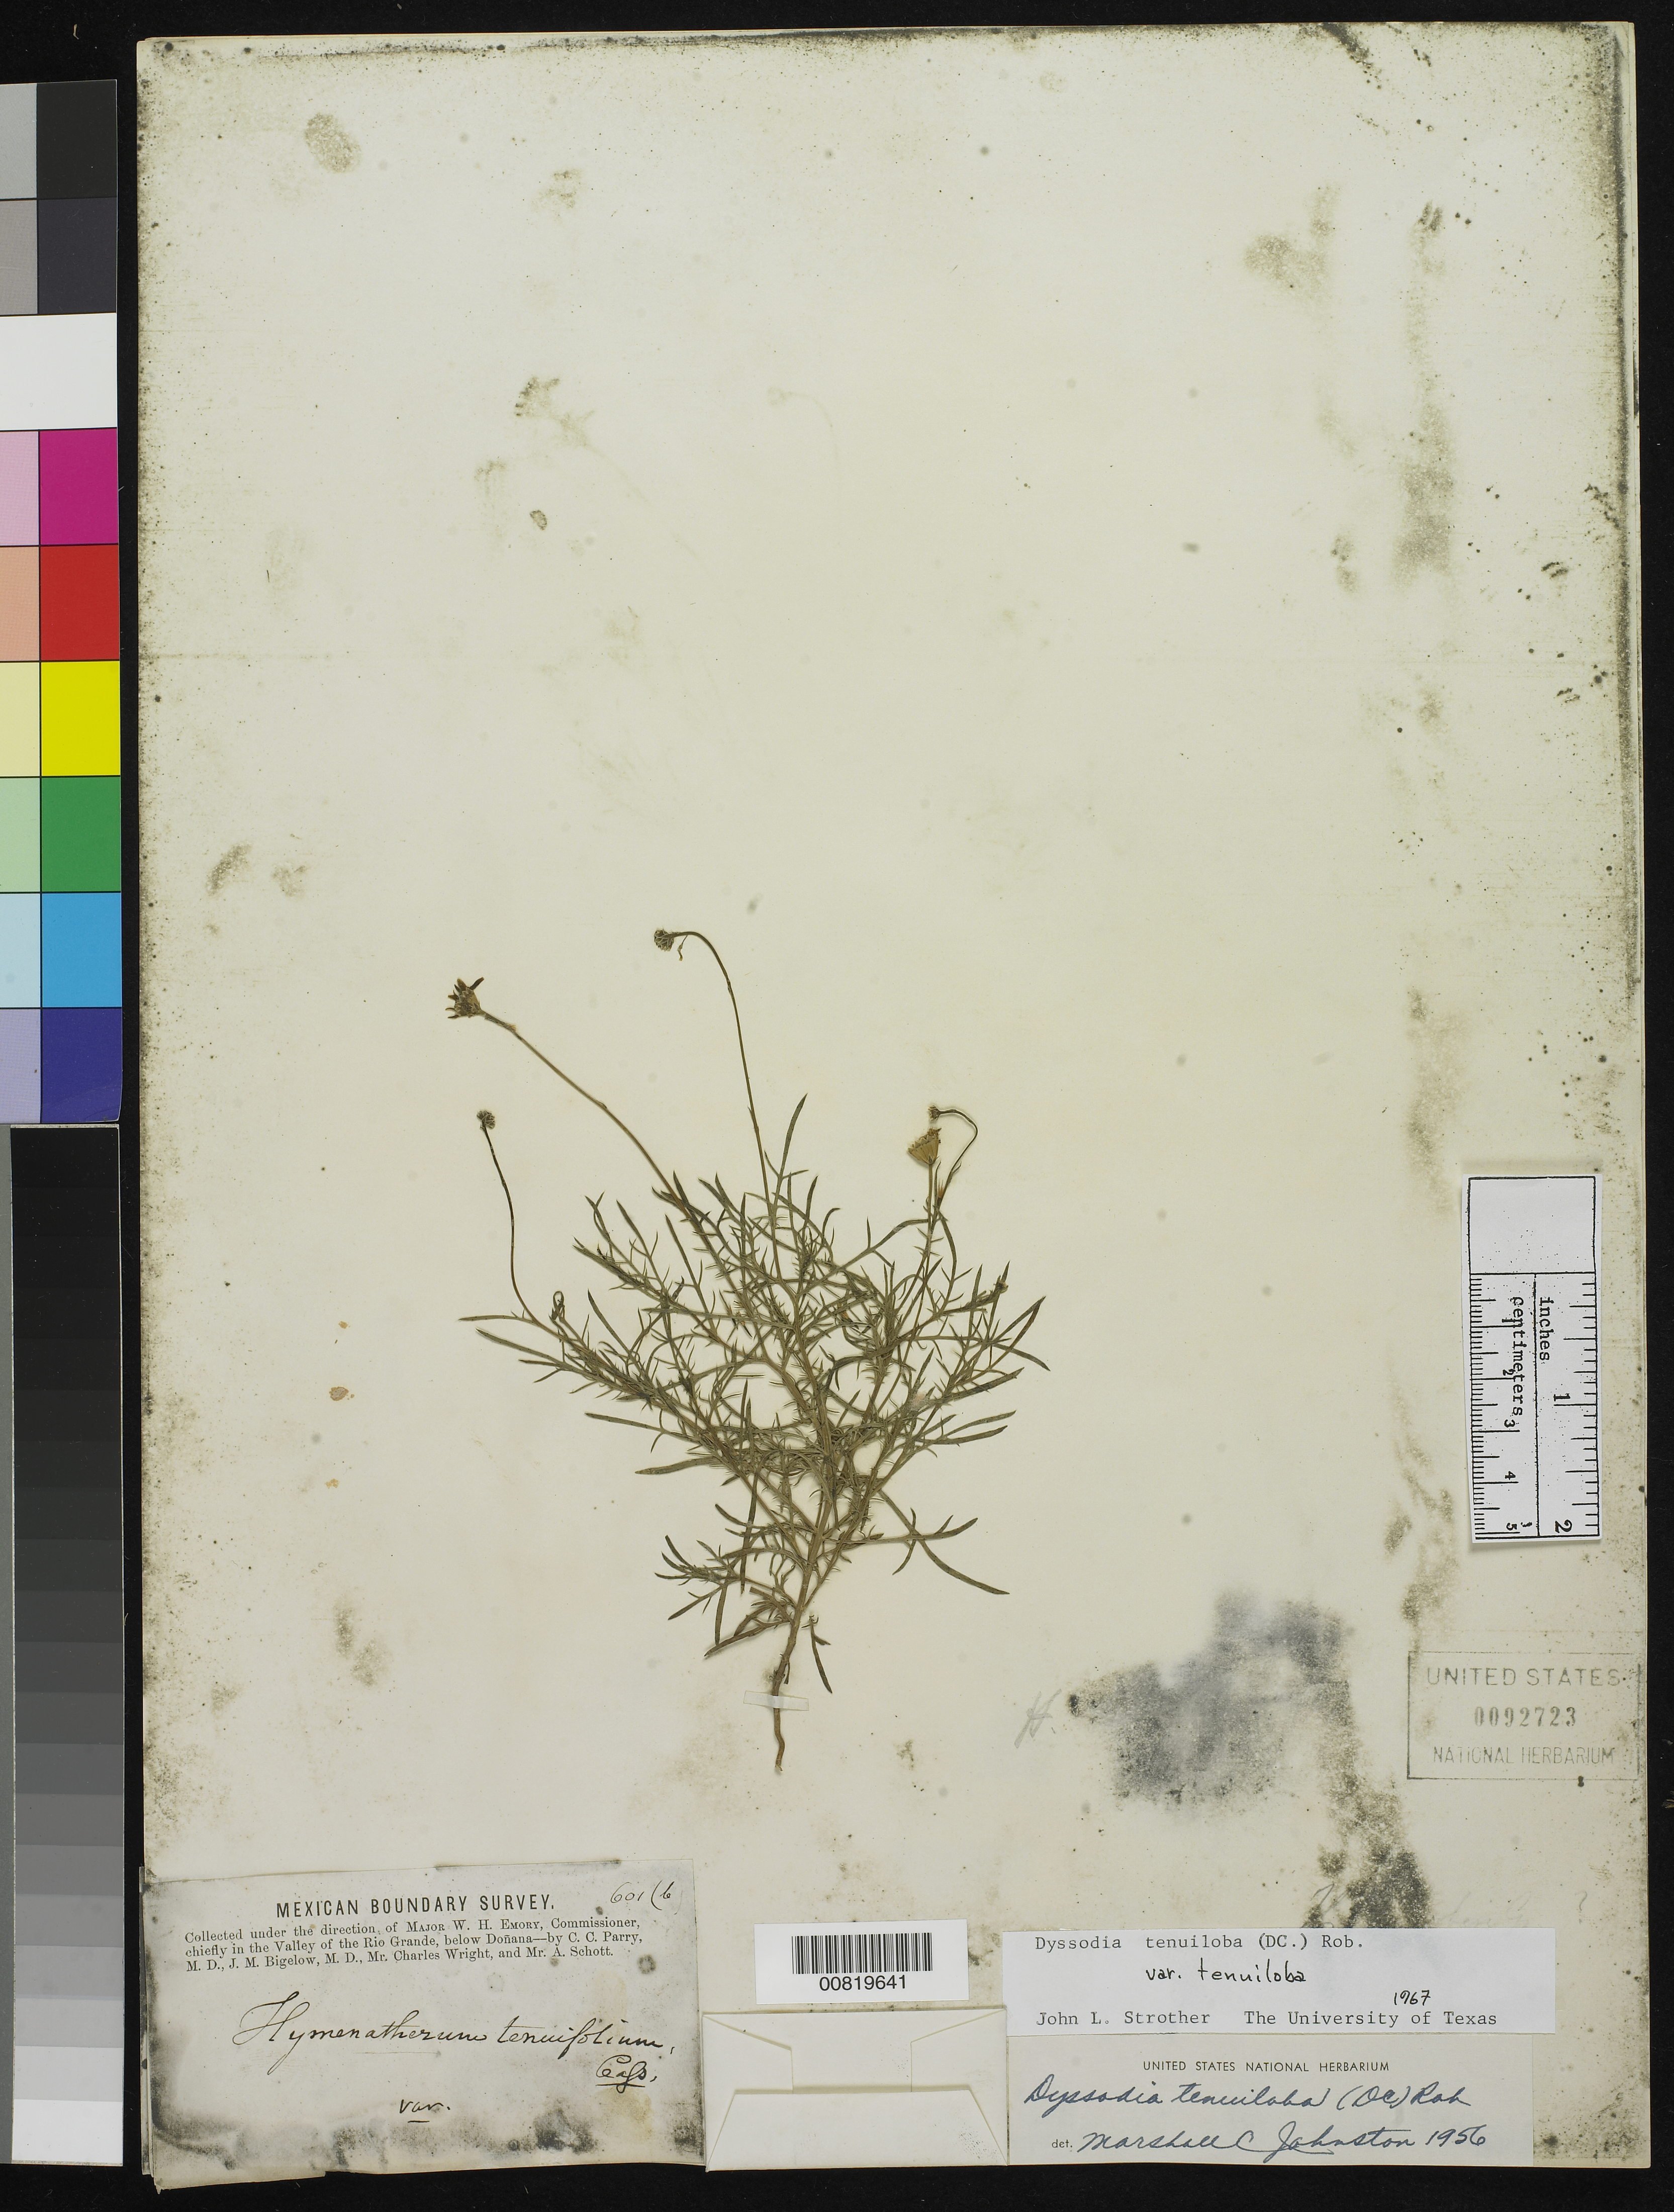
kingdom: Plantae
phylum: Tracheophyta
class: Magnoliopsida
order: Asterales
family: Asteraceae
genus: Thymophylla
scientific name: Thymophylla tenuiloba var. tenuiloba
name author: (DC.) Small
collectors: C. C. Parry, J. M. Bigelow, C. Wright & A. C. V. Schott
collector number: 601b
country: United States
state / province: New Mexico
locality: Valley of the Rio Grande, below Doñana, New Mexico.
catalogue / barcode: US 92723